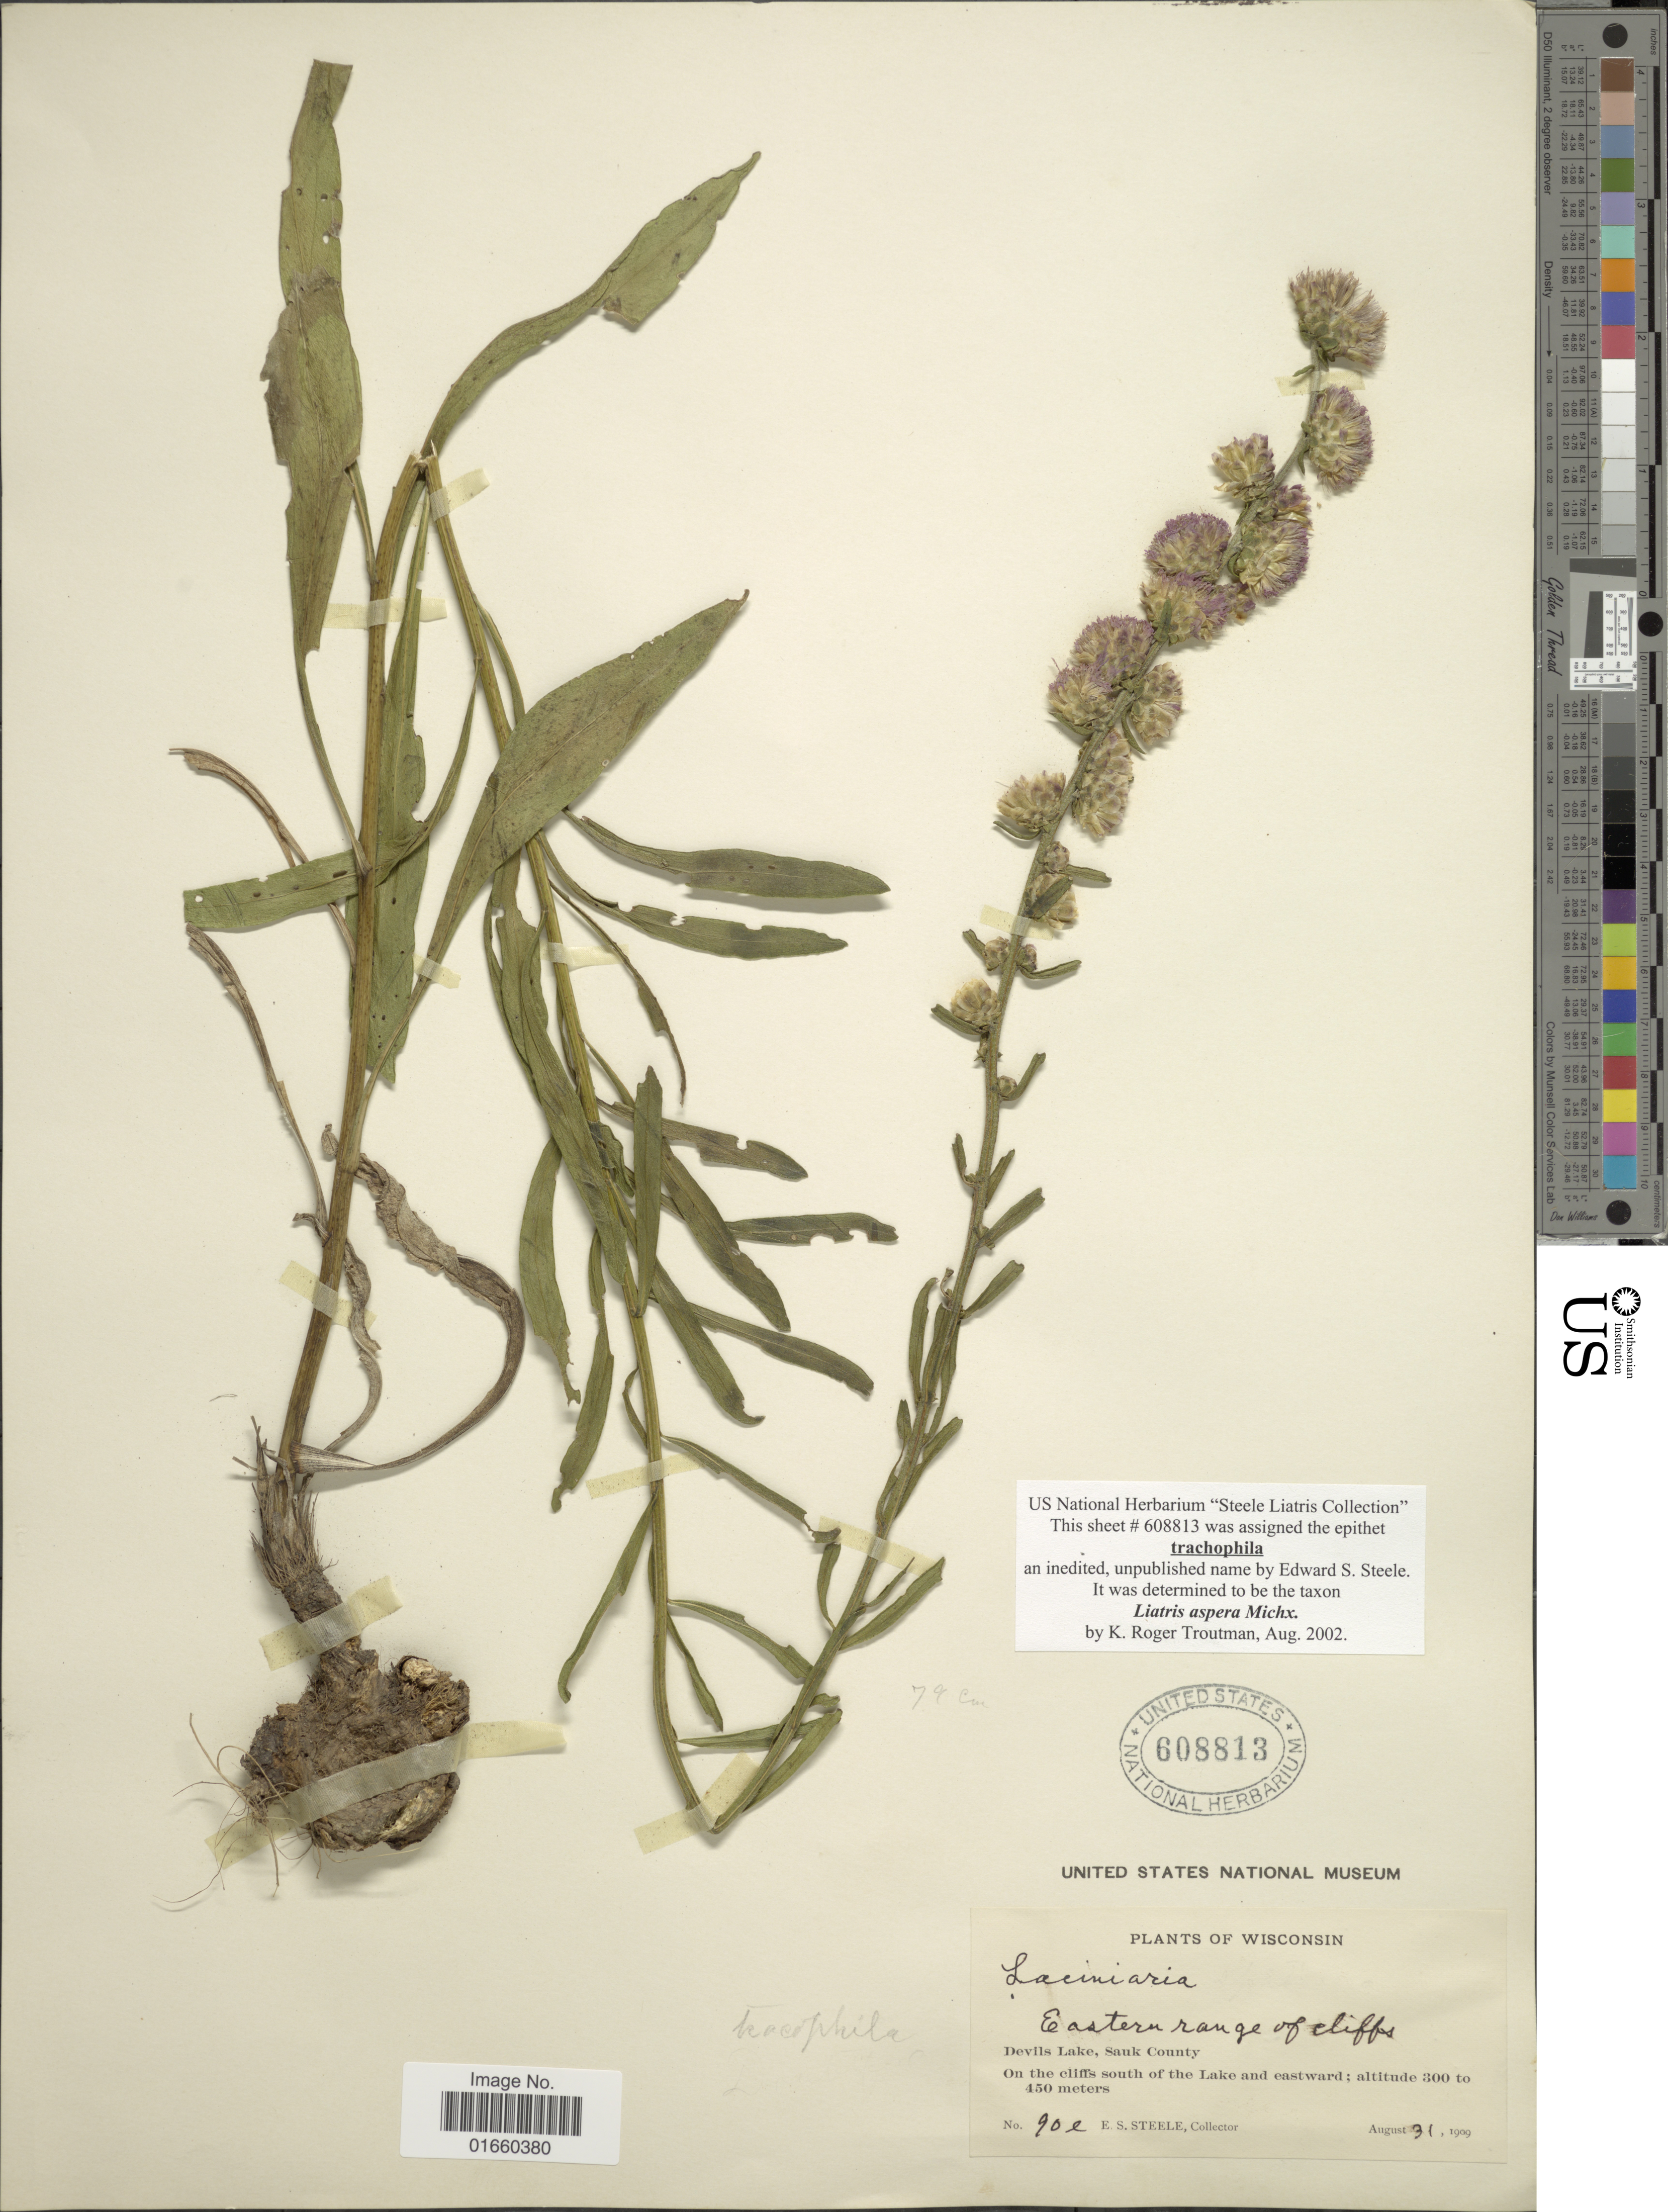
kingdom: Plantae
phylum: Tracheophyta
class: Magnoliopsida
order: Asterales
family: Asteraceae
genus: Liatris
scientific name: Liatris aspera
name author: Michx.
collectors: E. Steele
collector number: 90e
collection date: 1909-08-31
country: United States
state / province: Wisconsin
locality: Eastern range of cliffs, Devils Lake, Sauk County, On the cliffs south of the Lake and eastward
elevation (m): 300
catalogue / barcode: US 608813